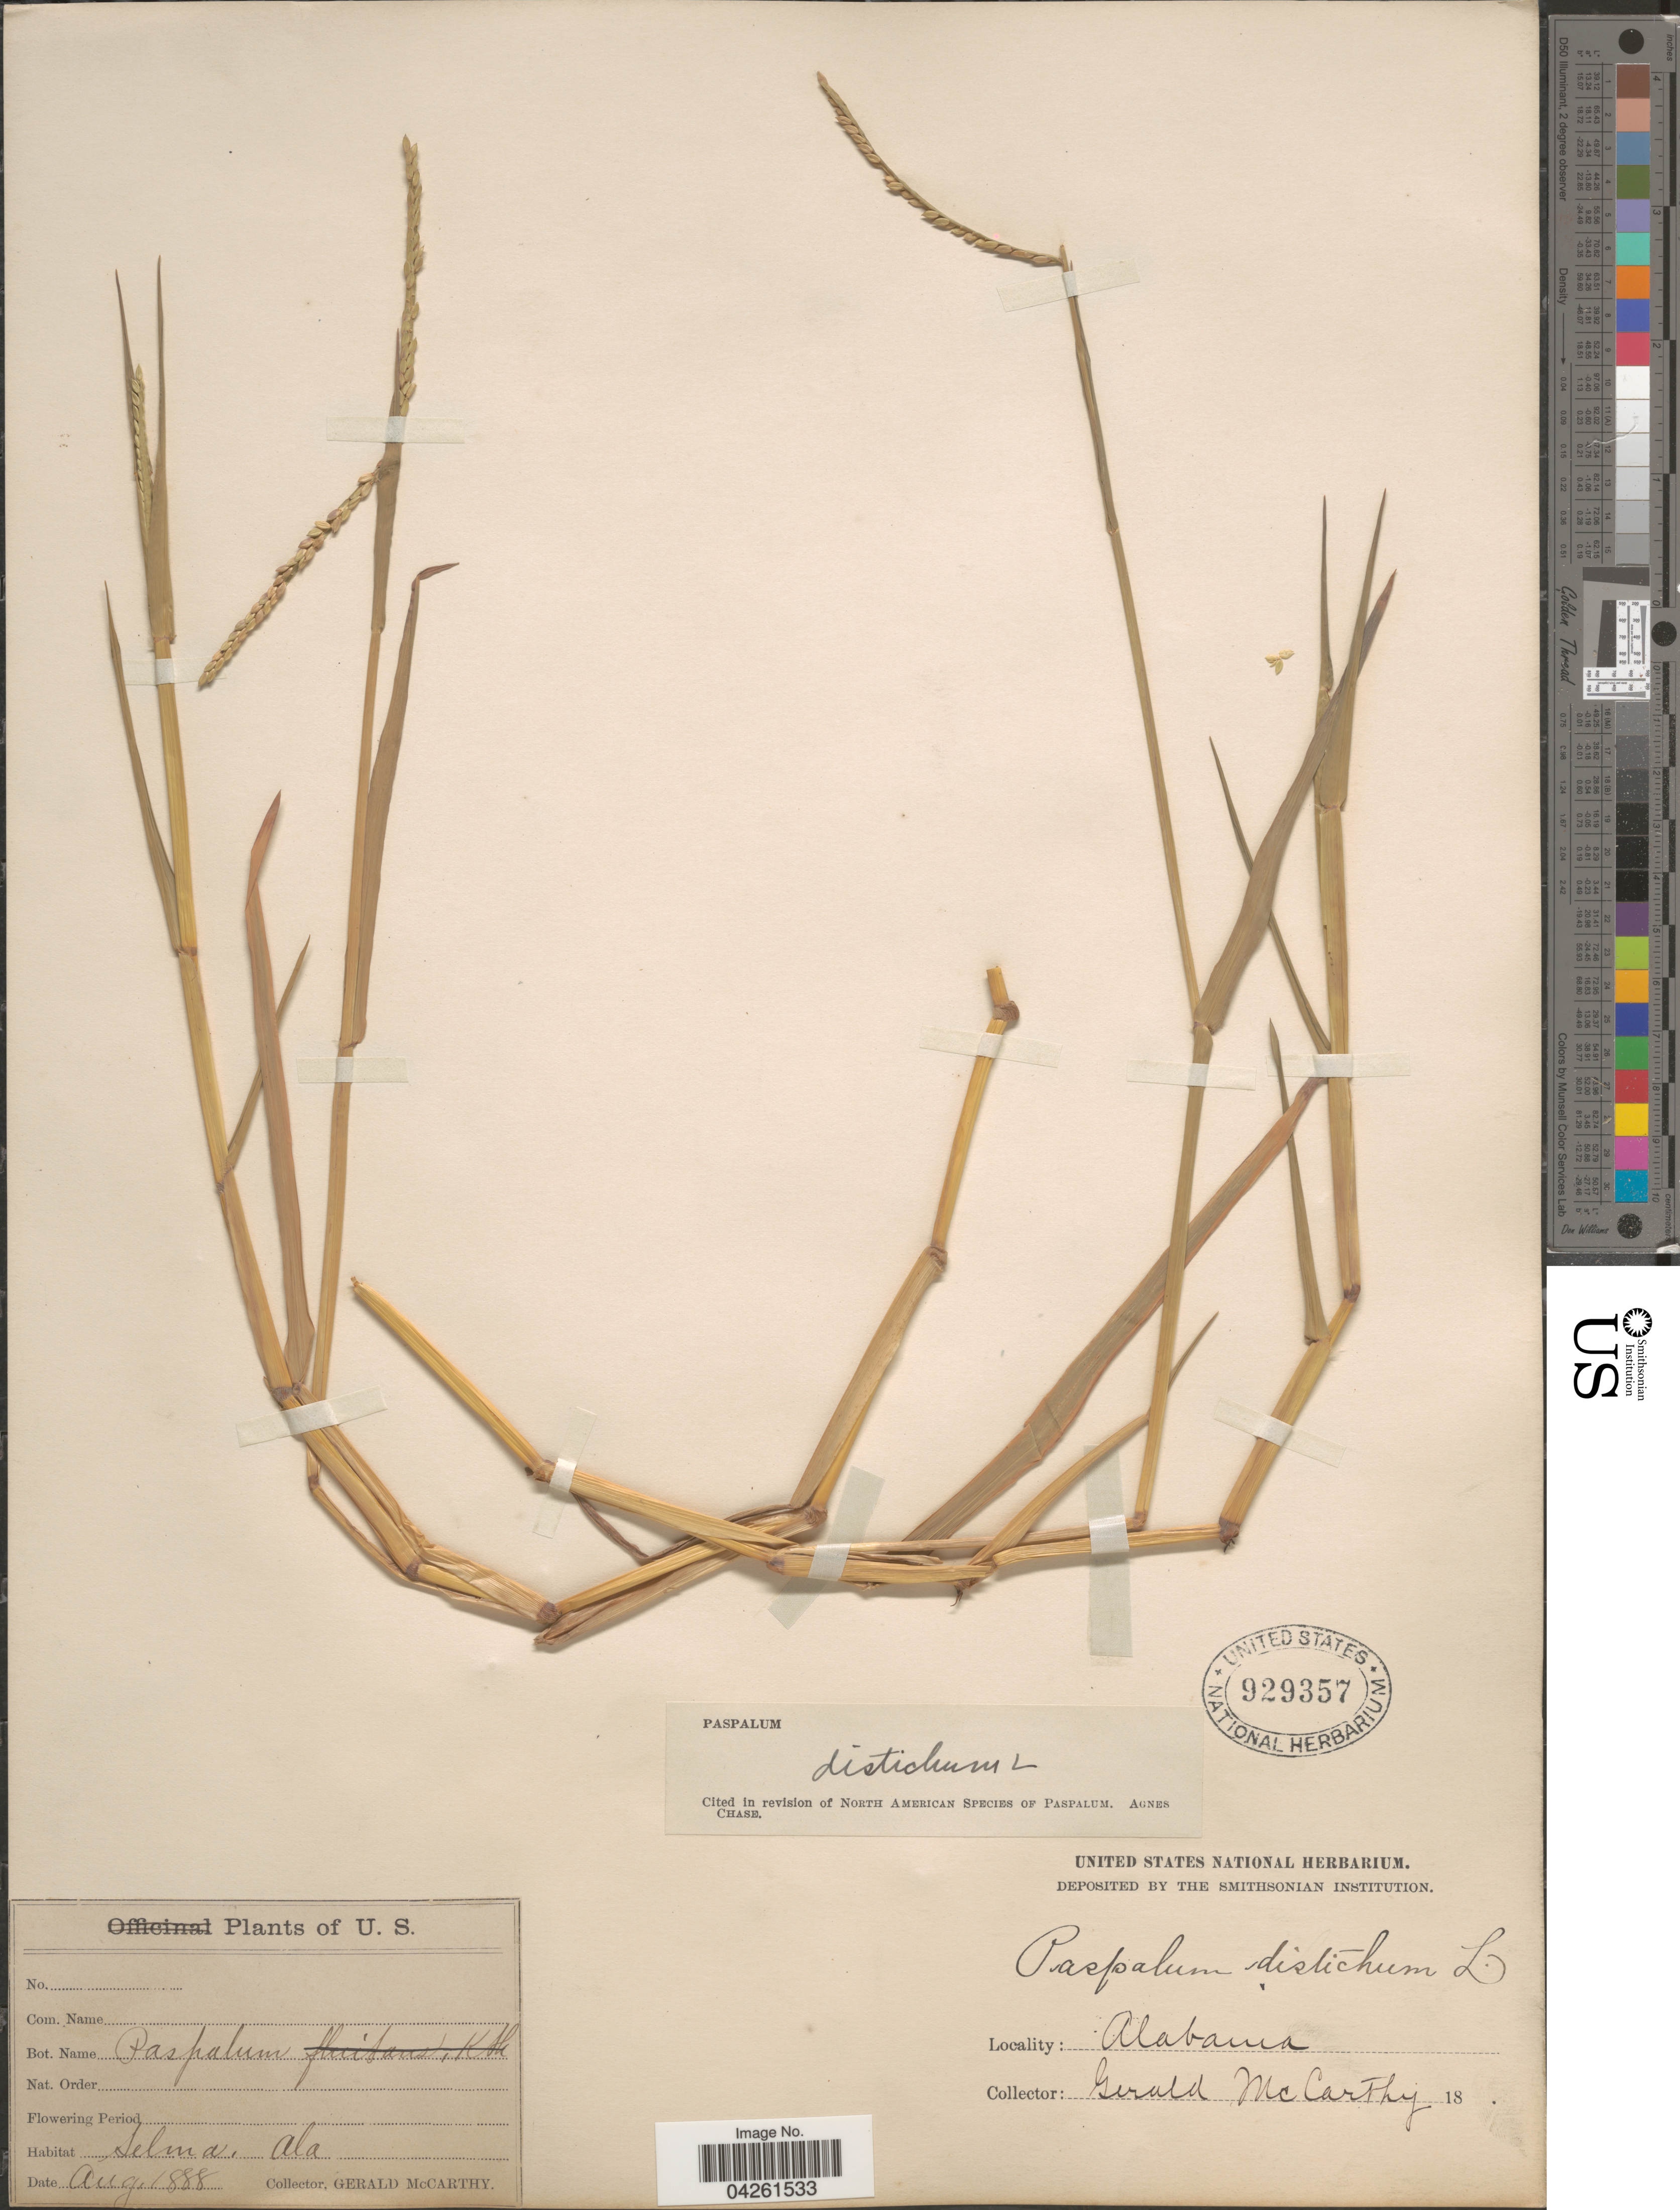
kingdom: Plantae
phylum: Tracheophyta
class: Liliopsida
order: Poales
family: Poaceae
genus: Paspalum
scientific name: Paspalum distichum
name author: L.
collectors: G. McCarthy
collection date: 1888-08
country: United States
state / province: Alabama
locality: Selma.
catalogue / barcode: US 929357